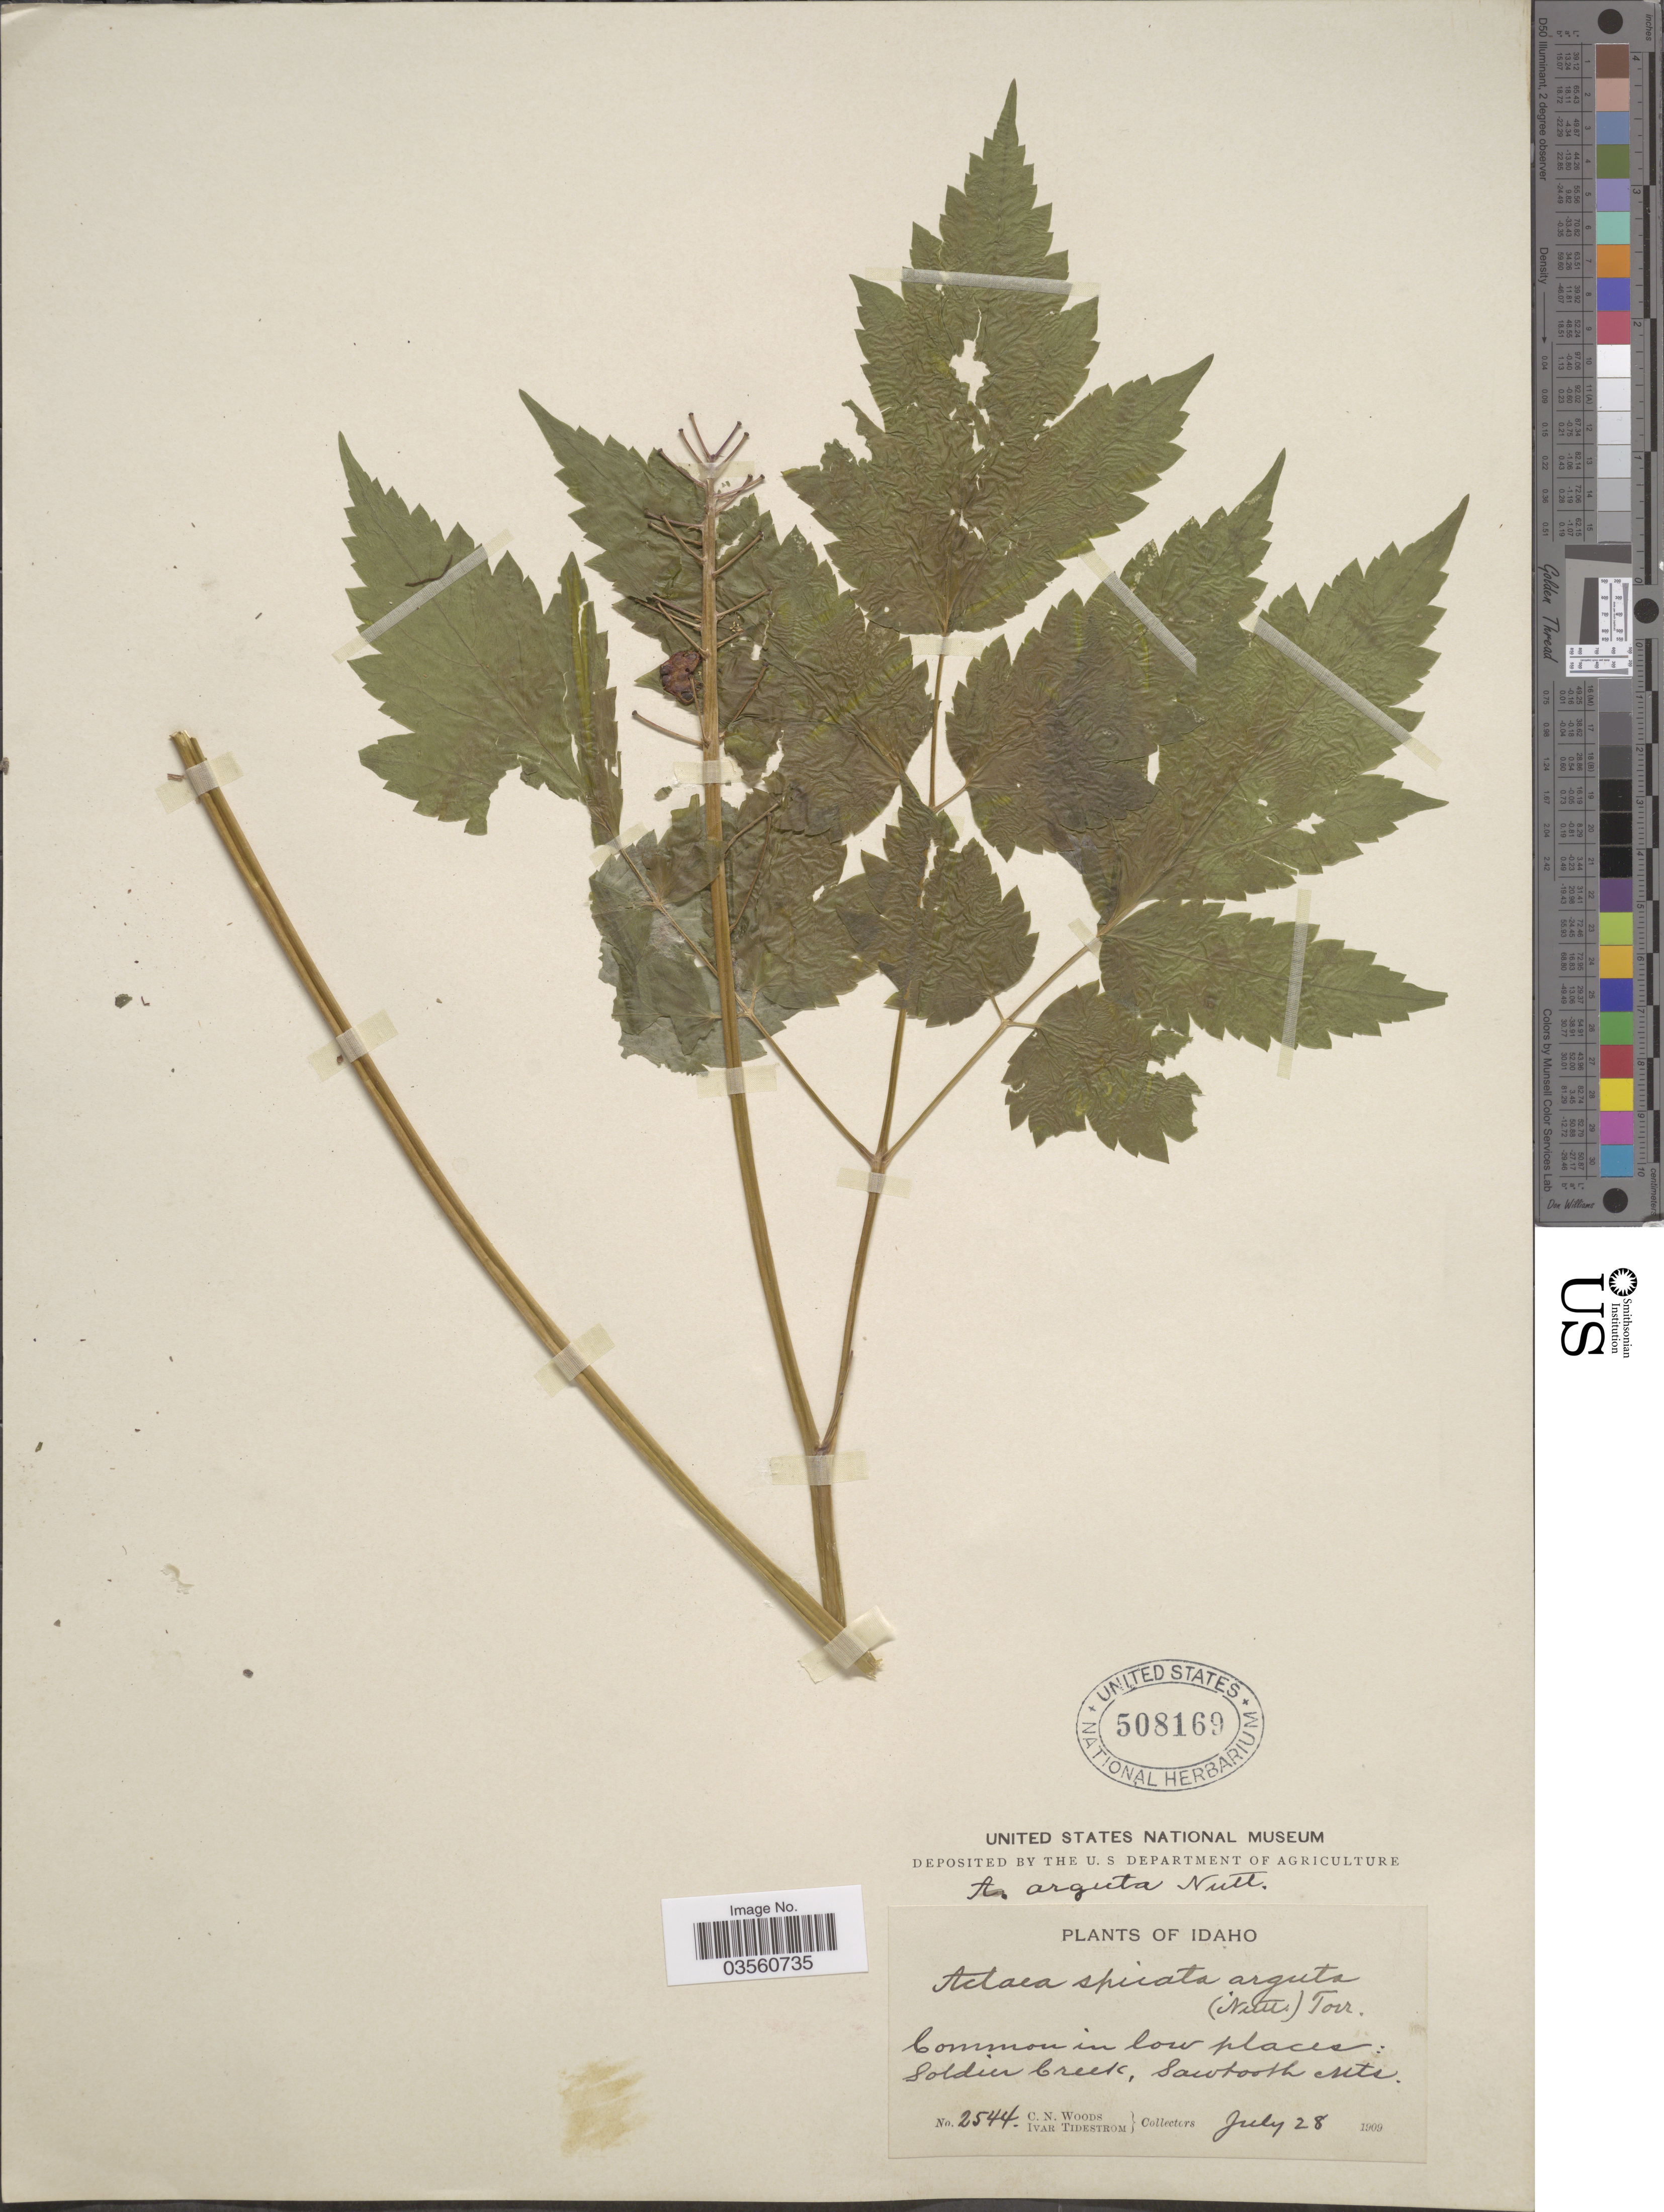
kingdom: Plantae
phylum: Tracheophyta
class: Magnoliopsida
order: Ranunculales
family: Ranunculaceae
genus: Actaea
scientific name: Actaea rubra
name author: (Aiton) Willd.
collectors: C. Woods & I. F. Tidestrom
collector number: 2544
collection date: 1909-07-28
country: United States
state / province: Idaho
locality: Soldier Creek, Sawtooth Mts.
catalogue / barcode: US 508169